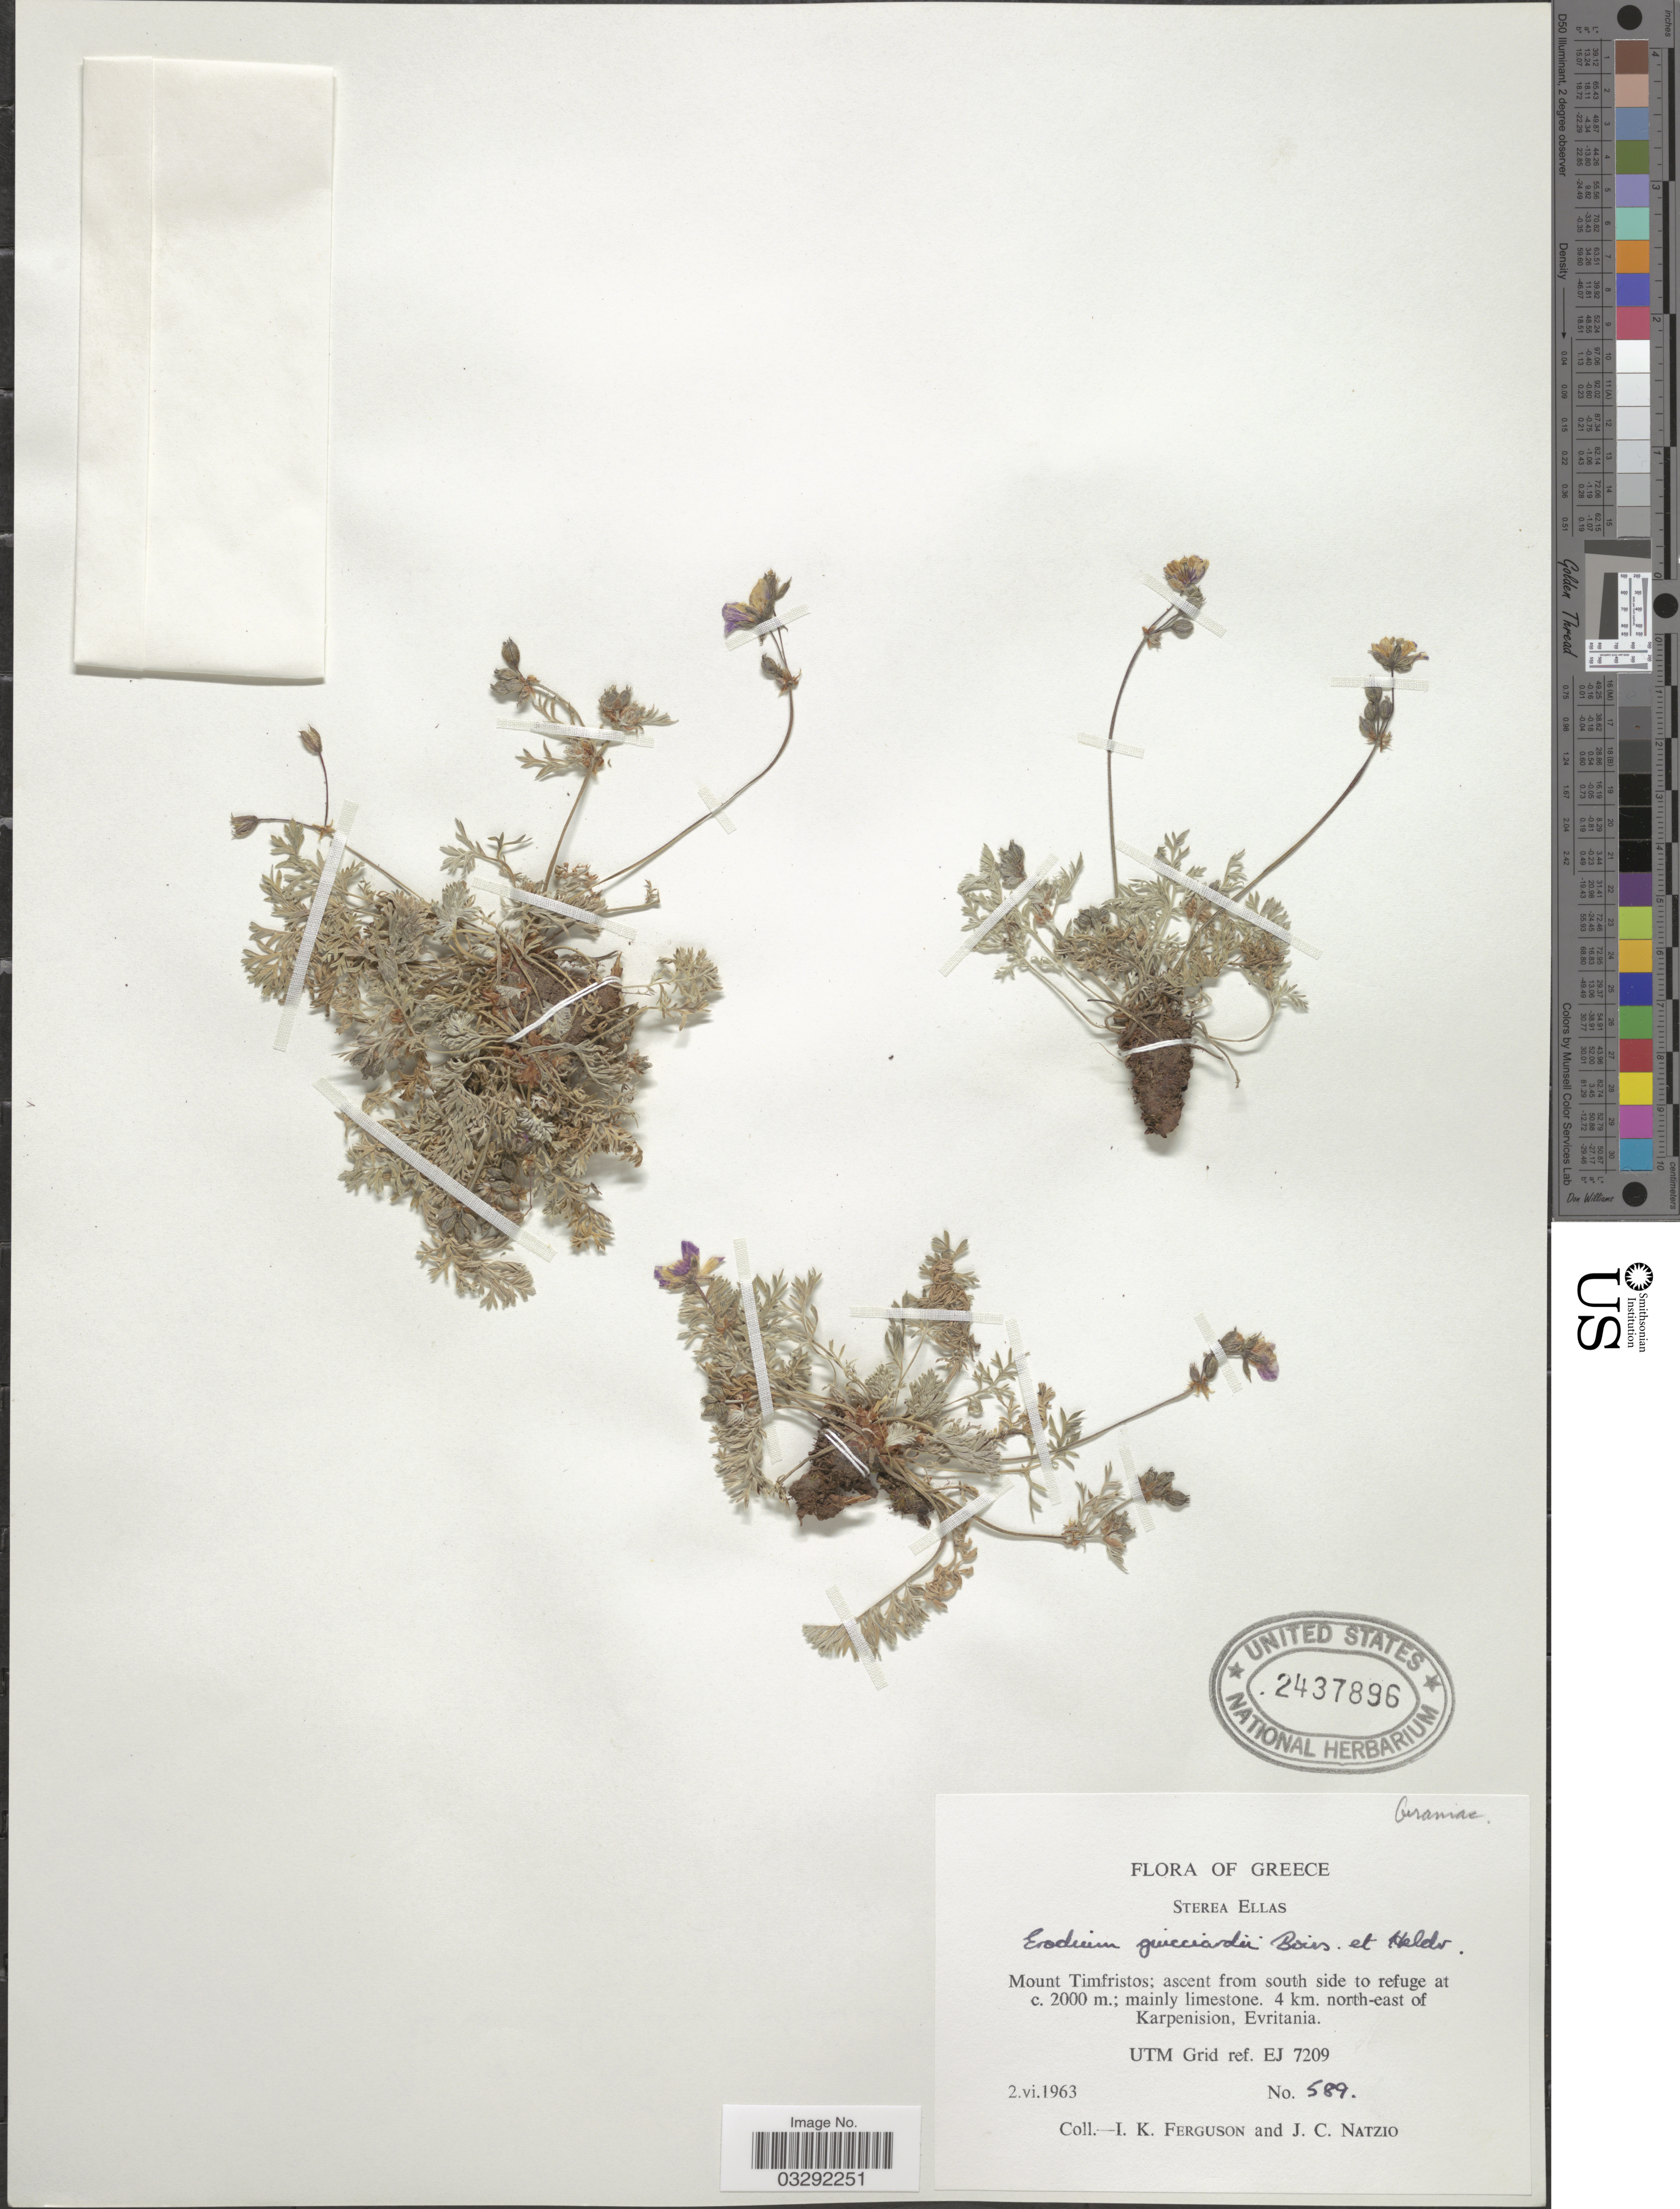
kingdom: Plantae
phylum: Tracheophyta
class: Magnoliopsida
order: Geraniales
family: Geraniaceae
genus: Erodium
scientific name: Erodium guicciardii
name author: Heldr. ex Boiss.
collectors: I. K. Ferguson & J. Natzio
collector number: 589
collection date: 1963-06-02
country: Greece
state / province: Central Greece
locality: Sterea Ellas. Mount Timfristos; ascent from south side to refuge. 4 km. north-east of Karpenision, Evritania.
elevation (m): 2000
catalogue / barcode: US 2437896